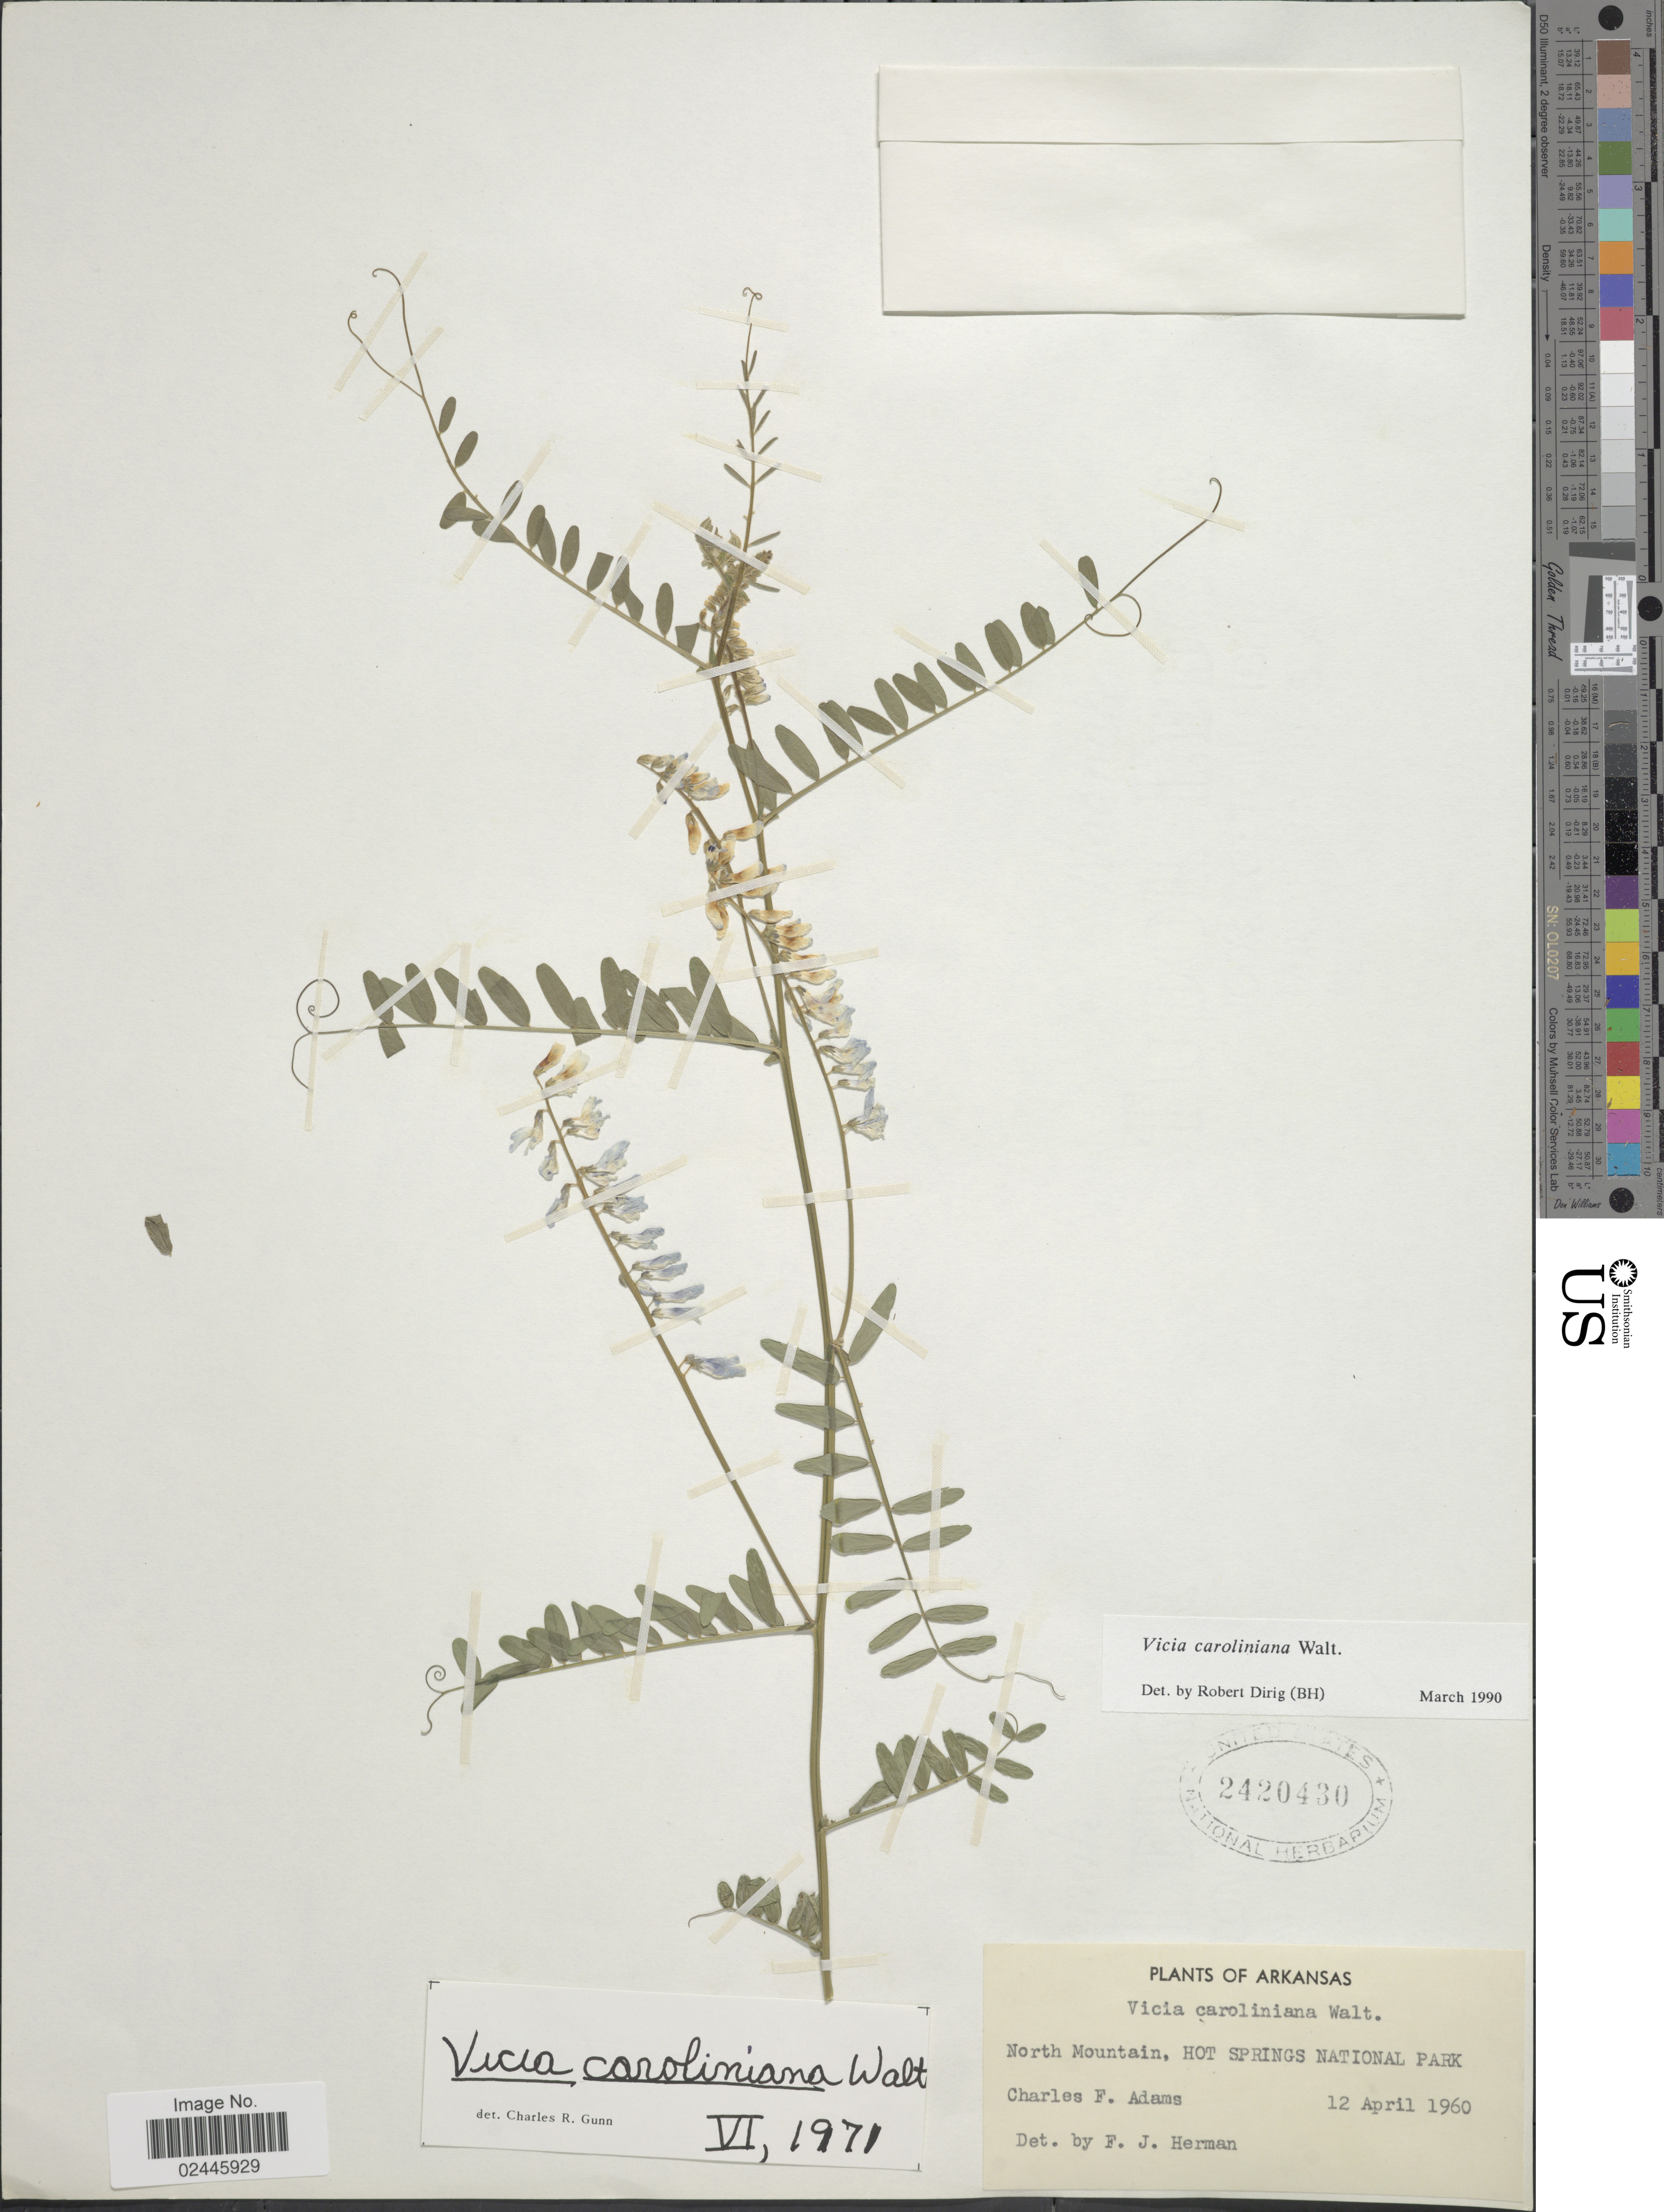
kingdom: Plantae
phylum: Tracheophyta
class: Magnoliopsida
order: Fabales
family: Fabaceae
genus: Vicia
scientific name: Vicia caroliniana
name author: Walter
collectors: C. D. Adams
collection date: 1960-04-12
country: United States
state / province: Arkansas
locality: North Mountain, Hot Springs National Park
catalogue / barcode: US 2420430